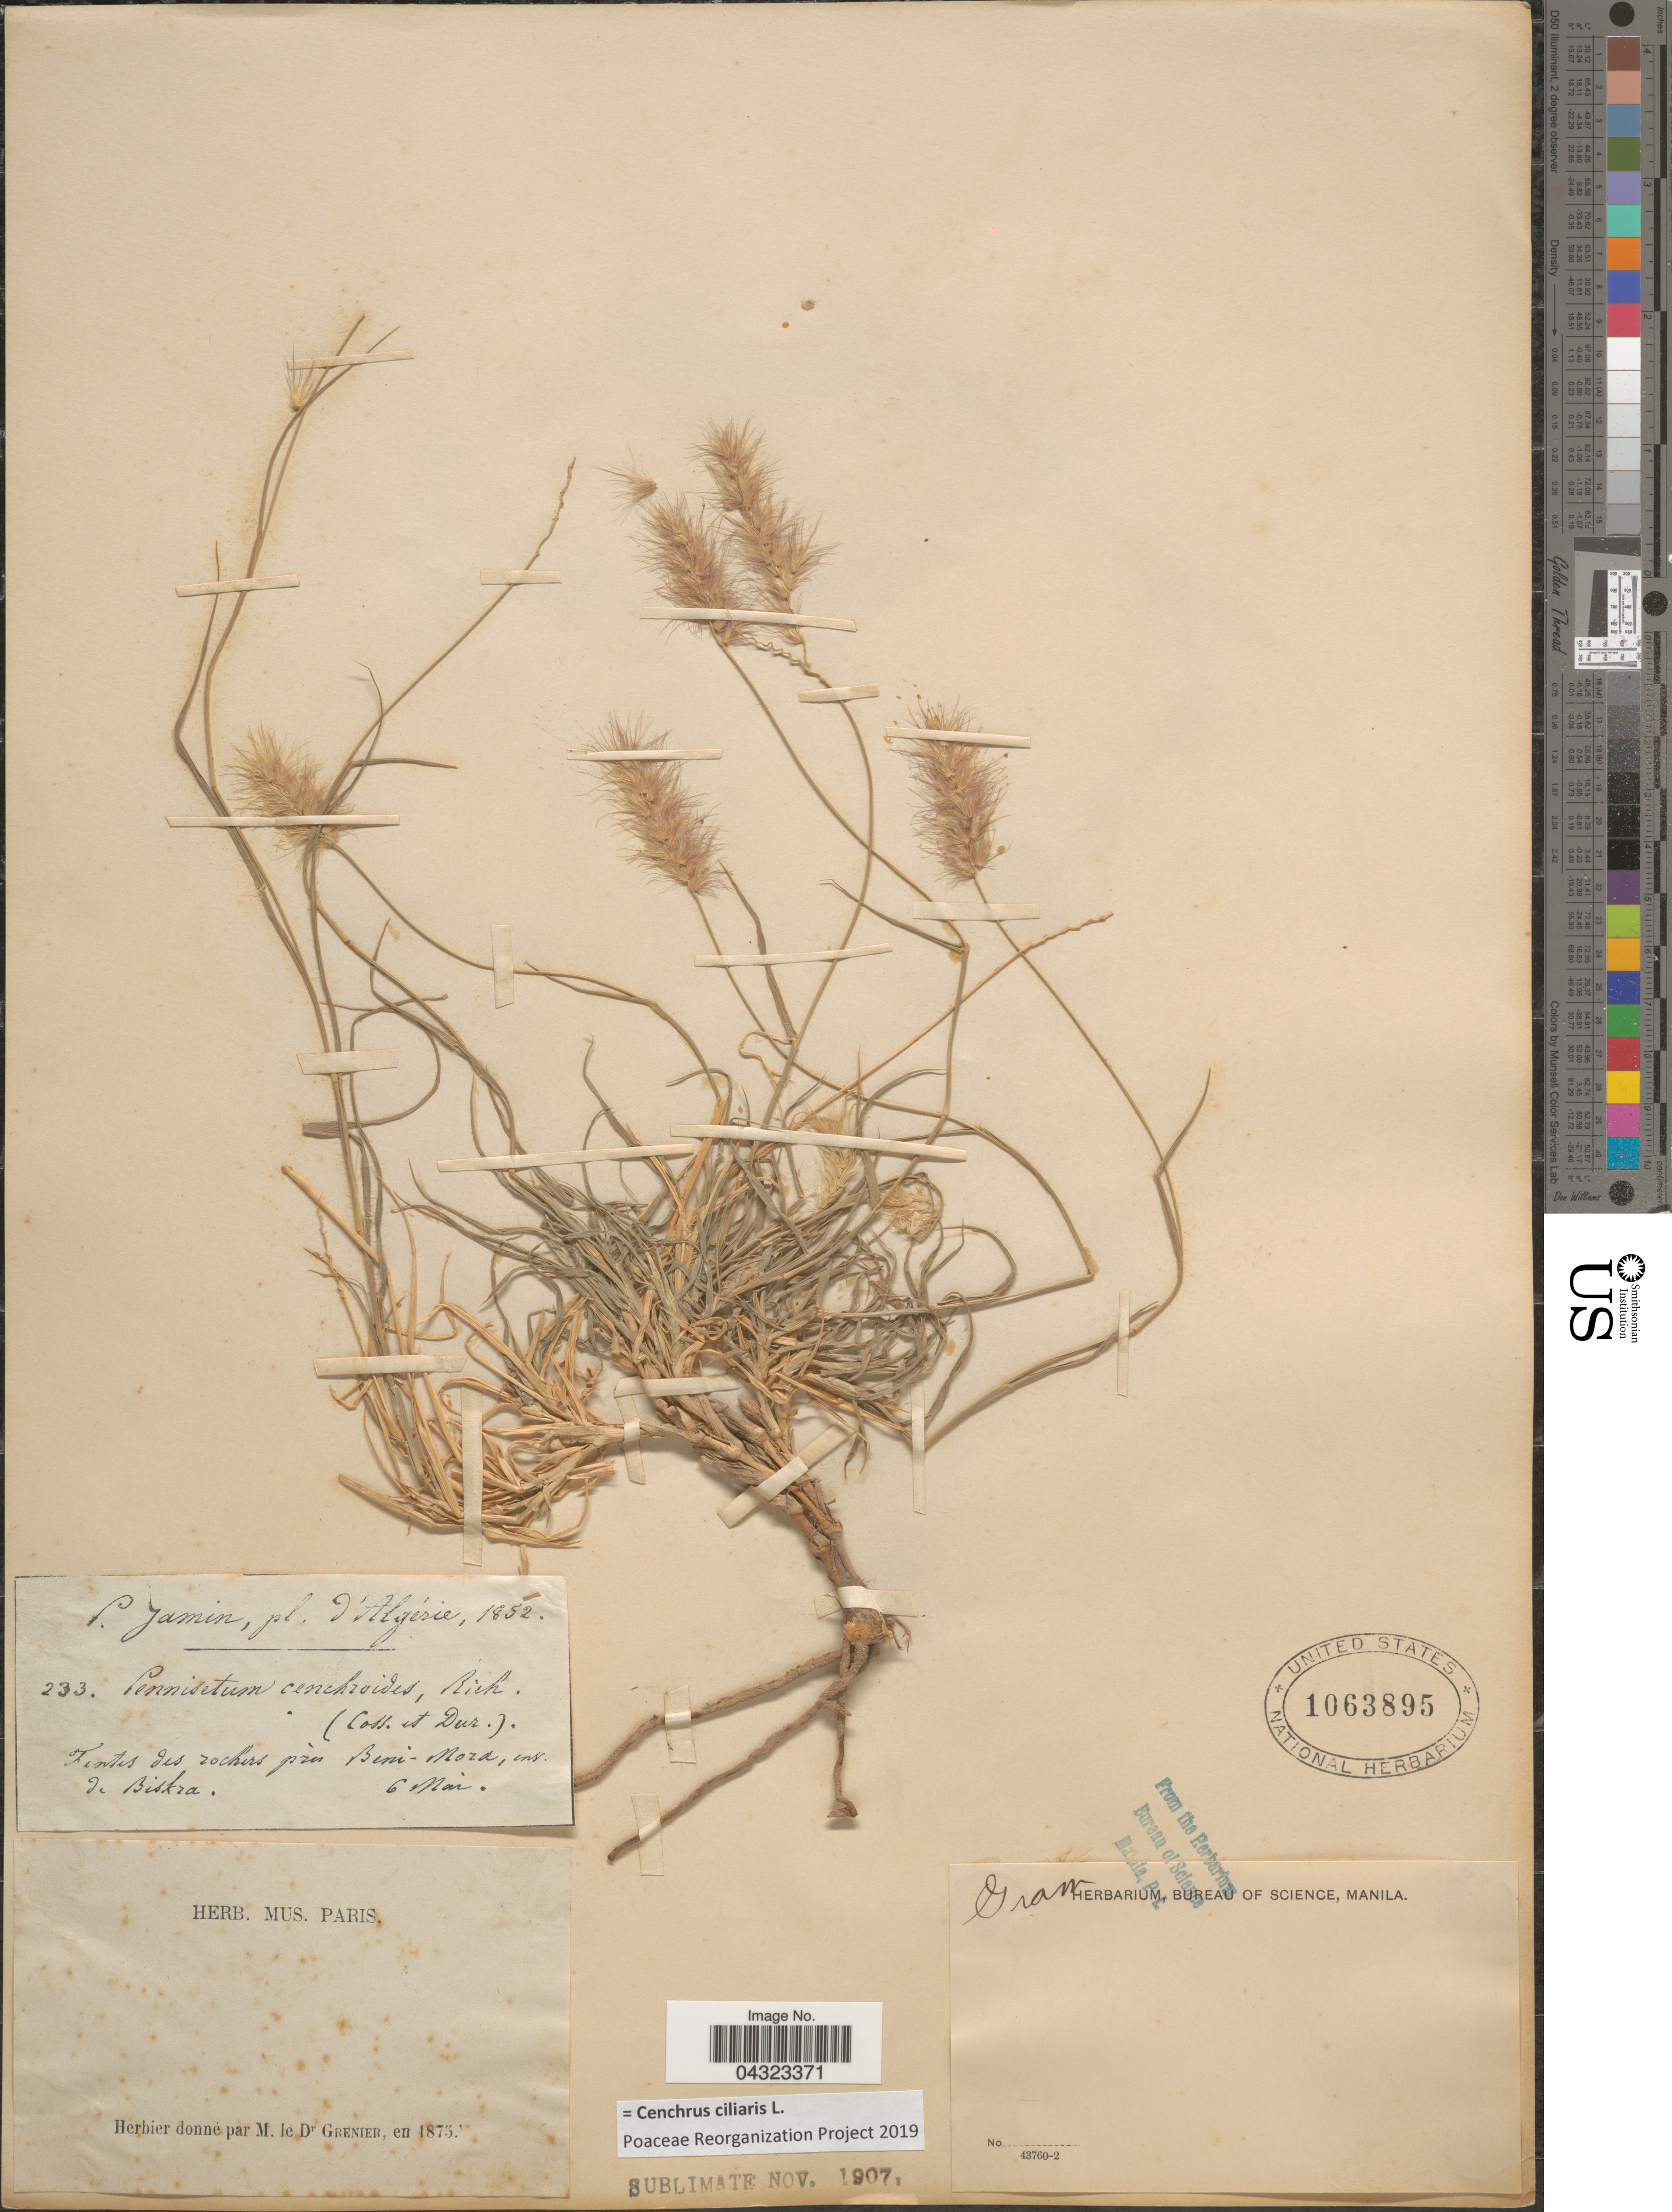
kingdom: Plantae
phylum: Tracheophyta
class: Liliopsida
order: Poales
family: Poaceae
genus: Cenchrus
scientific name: Cenchrus ciliaris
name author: L.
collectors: P. Jamin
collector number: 233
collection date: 1852-05-06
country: Algeria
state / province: Biskra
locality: Fentes des rochers près Beni-Mora, env. de Biskra.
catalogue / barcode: US 1063895